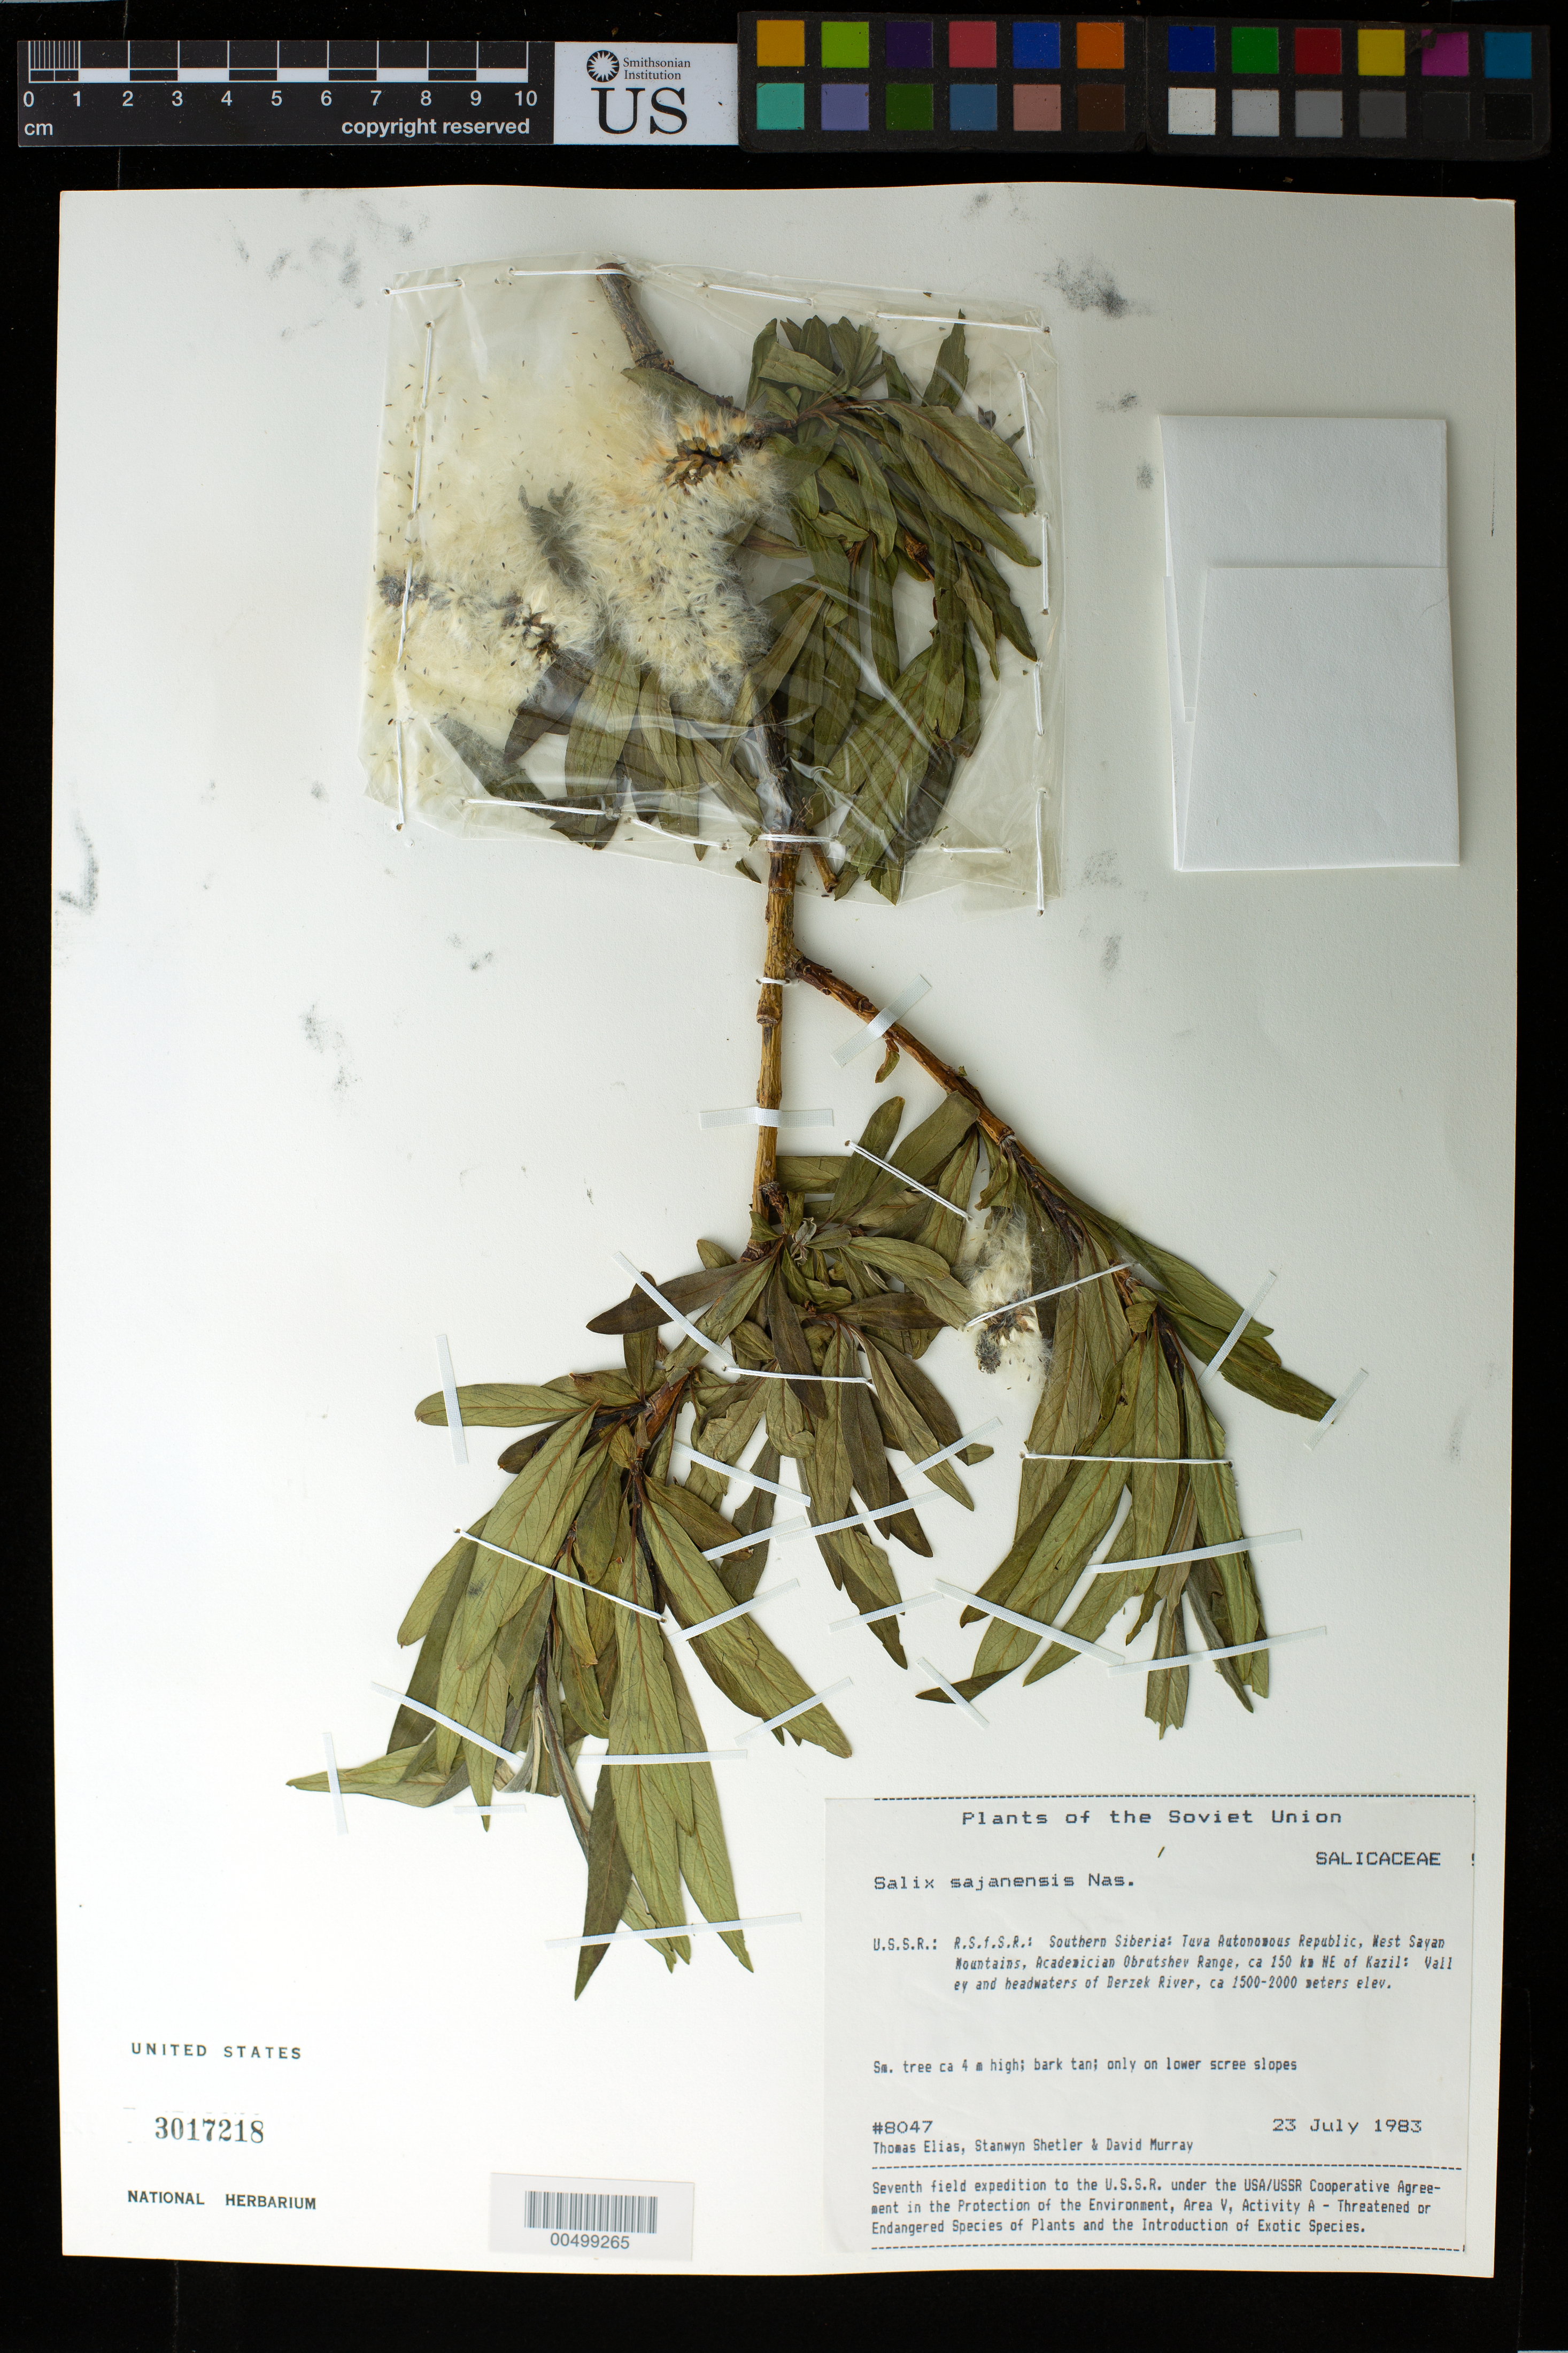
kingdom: Plantae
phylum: Tracheophyta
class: Magnoliopsida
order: Malpighiales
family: Salicaceae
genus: Salix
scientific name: Salix sajanensis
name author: Nas.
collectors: T. Elias, S. Shetler & D. F. Murray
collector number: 8047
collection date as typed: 23 Jul 1983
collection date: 1983-07-23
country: Russian Federation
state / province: Tuva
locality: West Sayan Mountains, Academician Obrutshev Range, ca. 150 km NE of Kazil [Kyzyl], valley and headwaters of Derzek River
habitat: valley and headwaters of river, only on lower scree slopes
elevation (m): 1500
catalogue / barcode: US 3017218